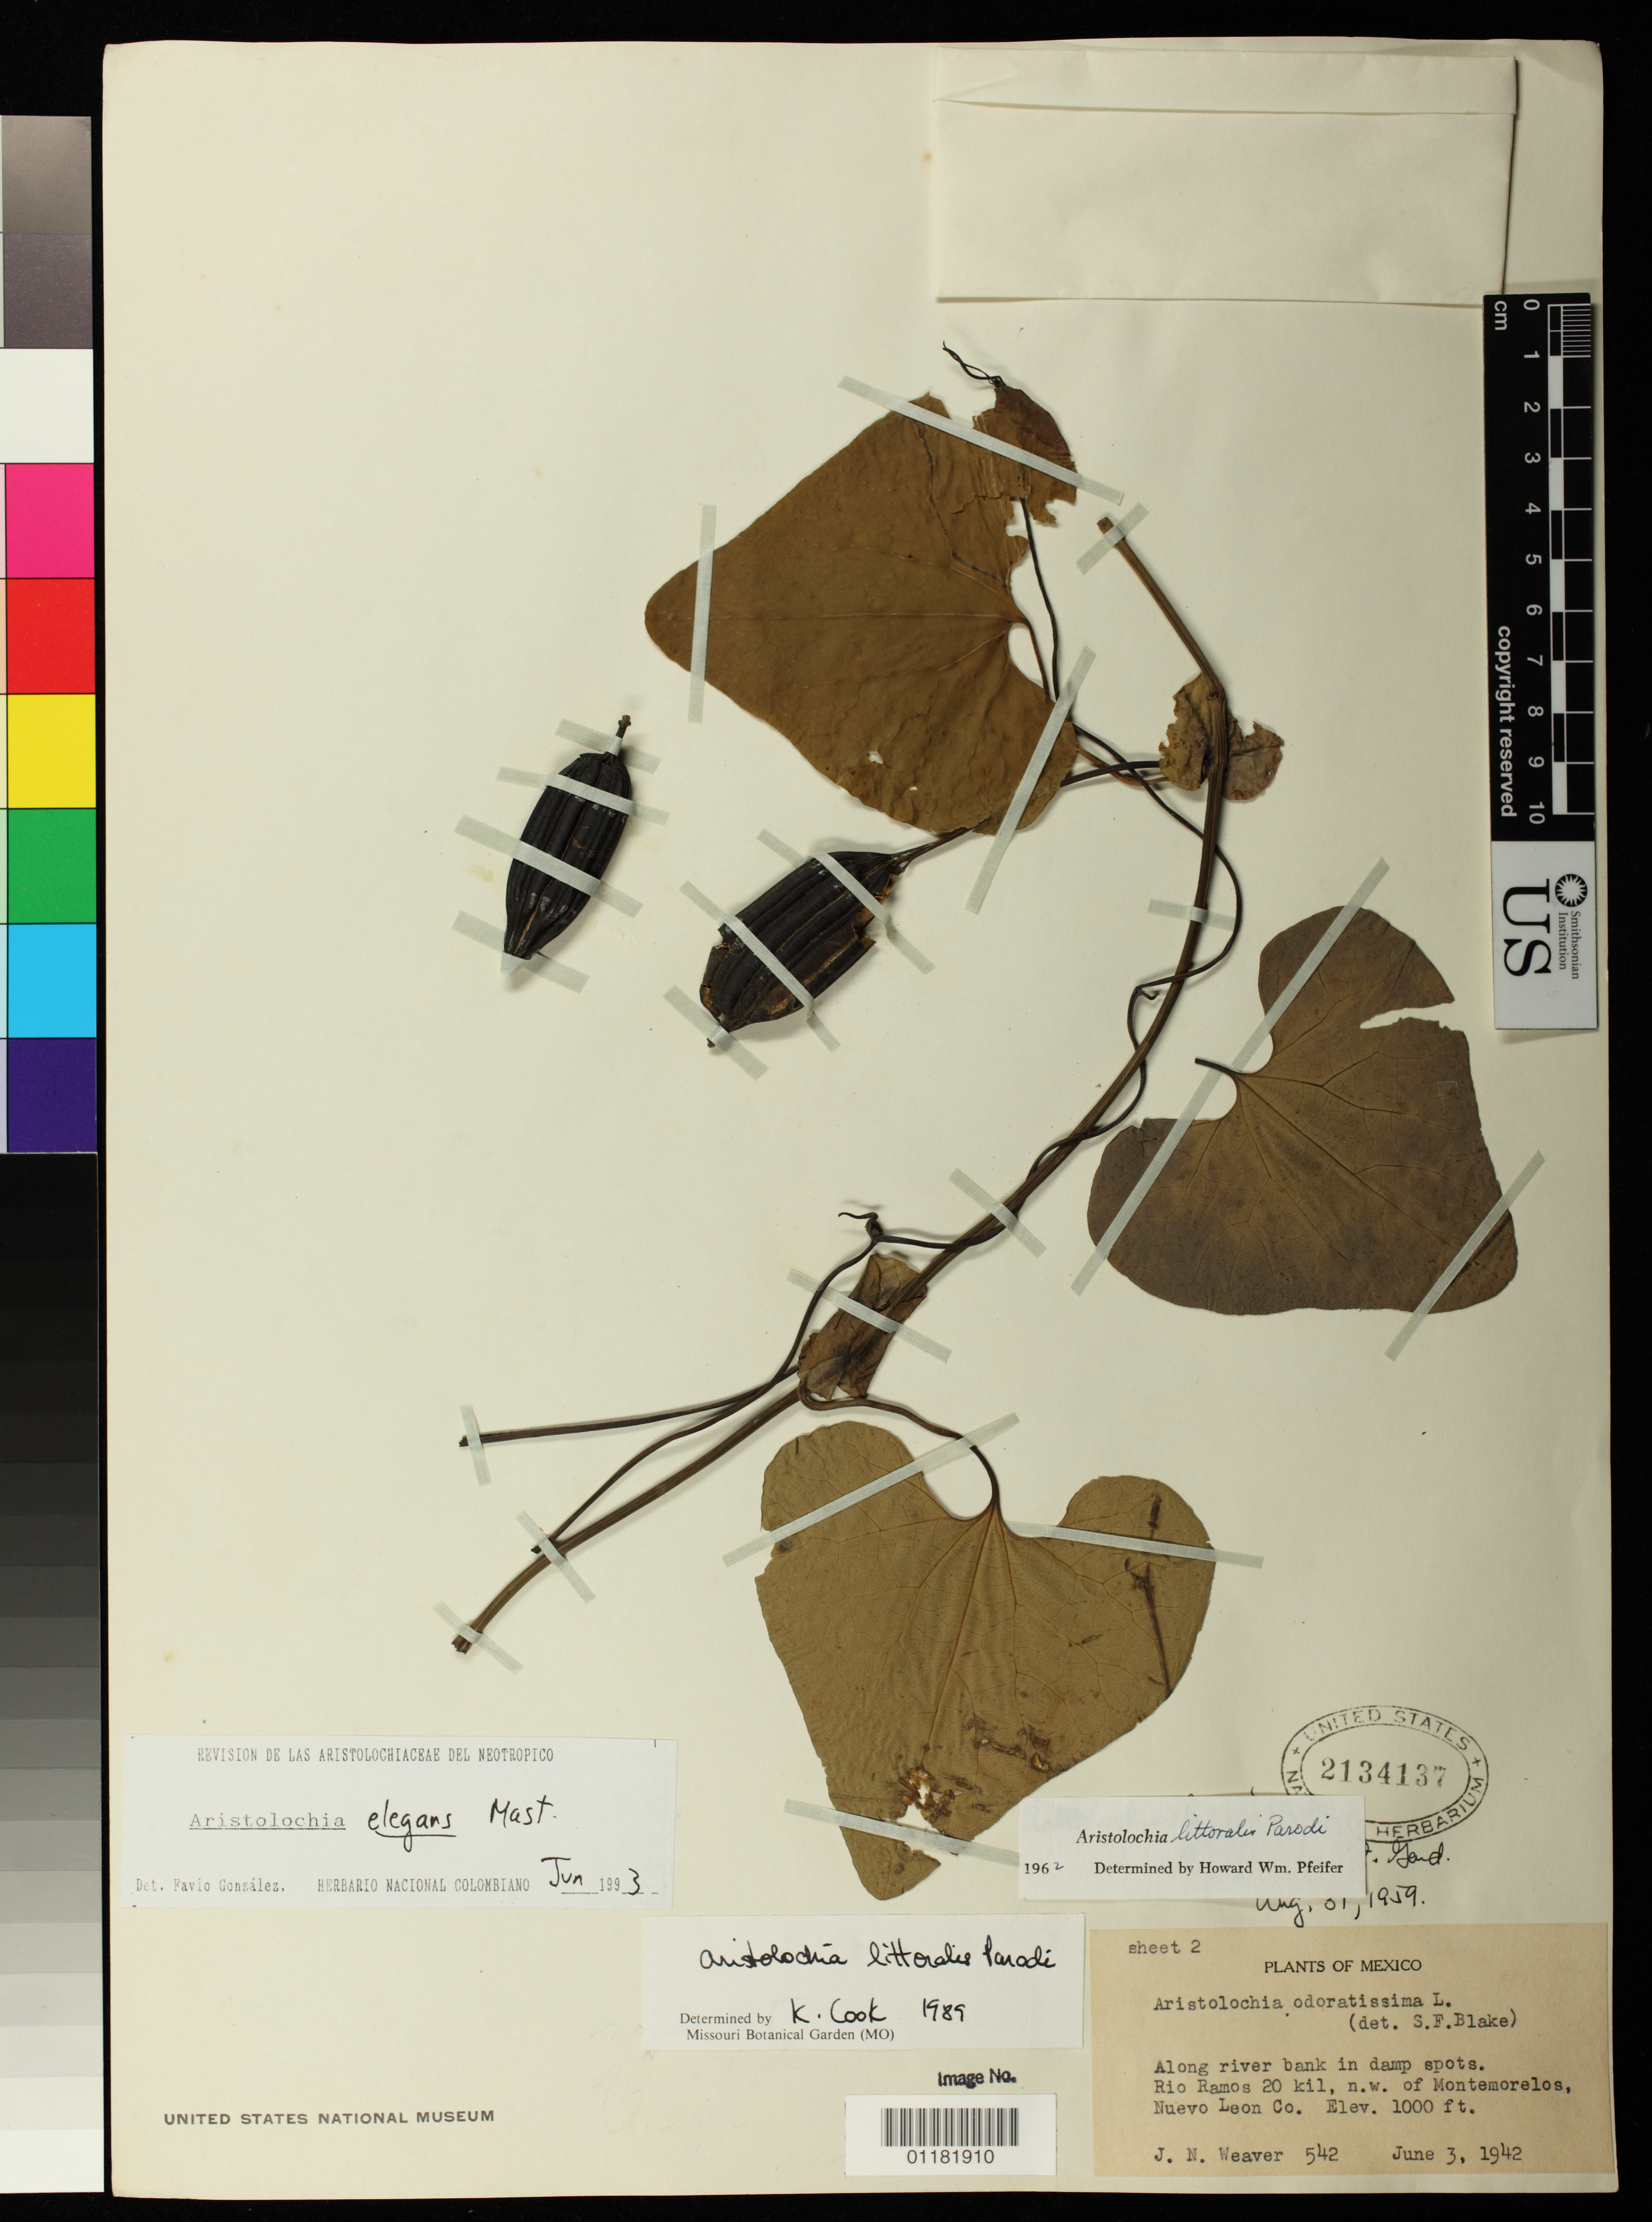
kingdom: Plantae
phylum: Tracheophyta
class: Magnoliopsida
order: Piperales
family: Aristolochiaceae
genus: Aristolochia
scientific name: Aristolochia elegans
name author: Mast.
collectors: J. N. Weaver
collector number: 542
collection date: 1942-06-03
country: Mexico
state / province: Nuevo Leon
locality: Rio Ramos 20 km. N.W. of Montemorelos, Nuevo Leon Co.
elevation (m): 305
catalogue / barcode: US 2134137